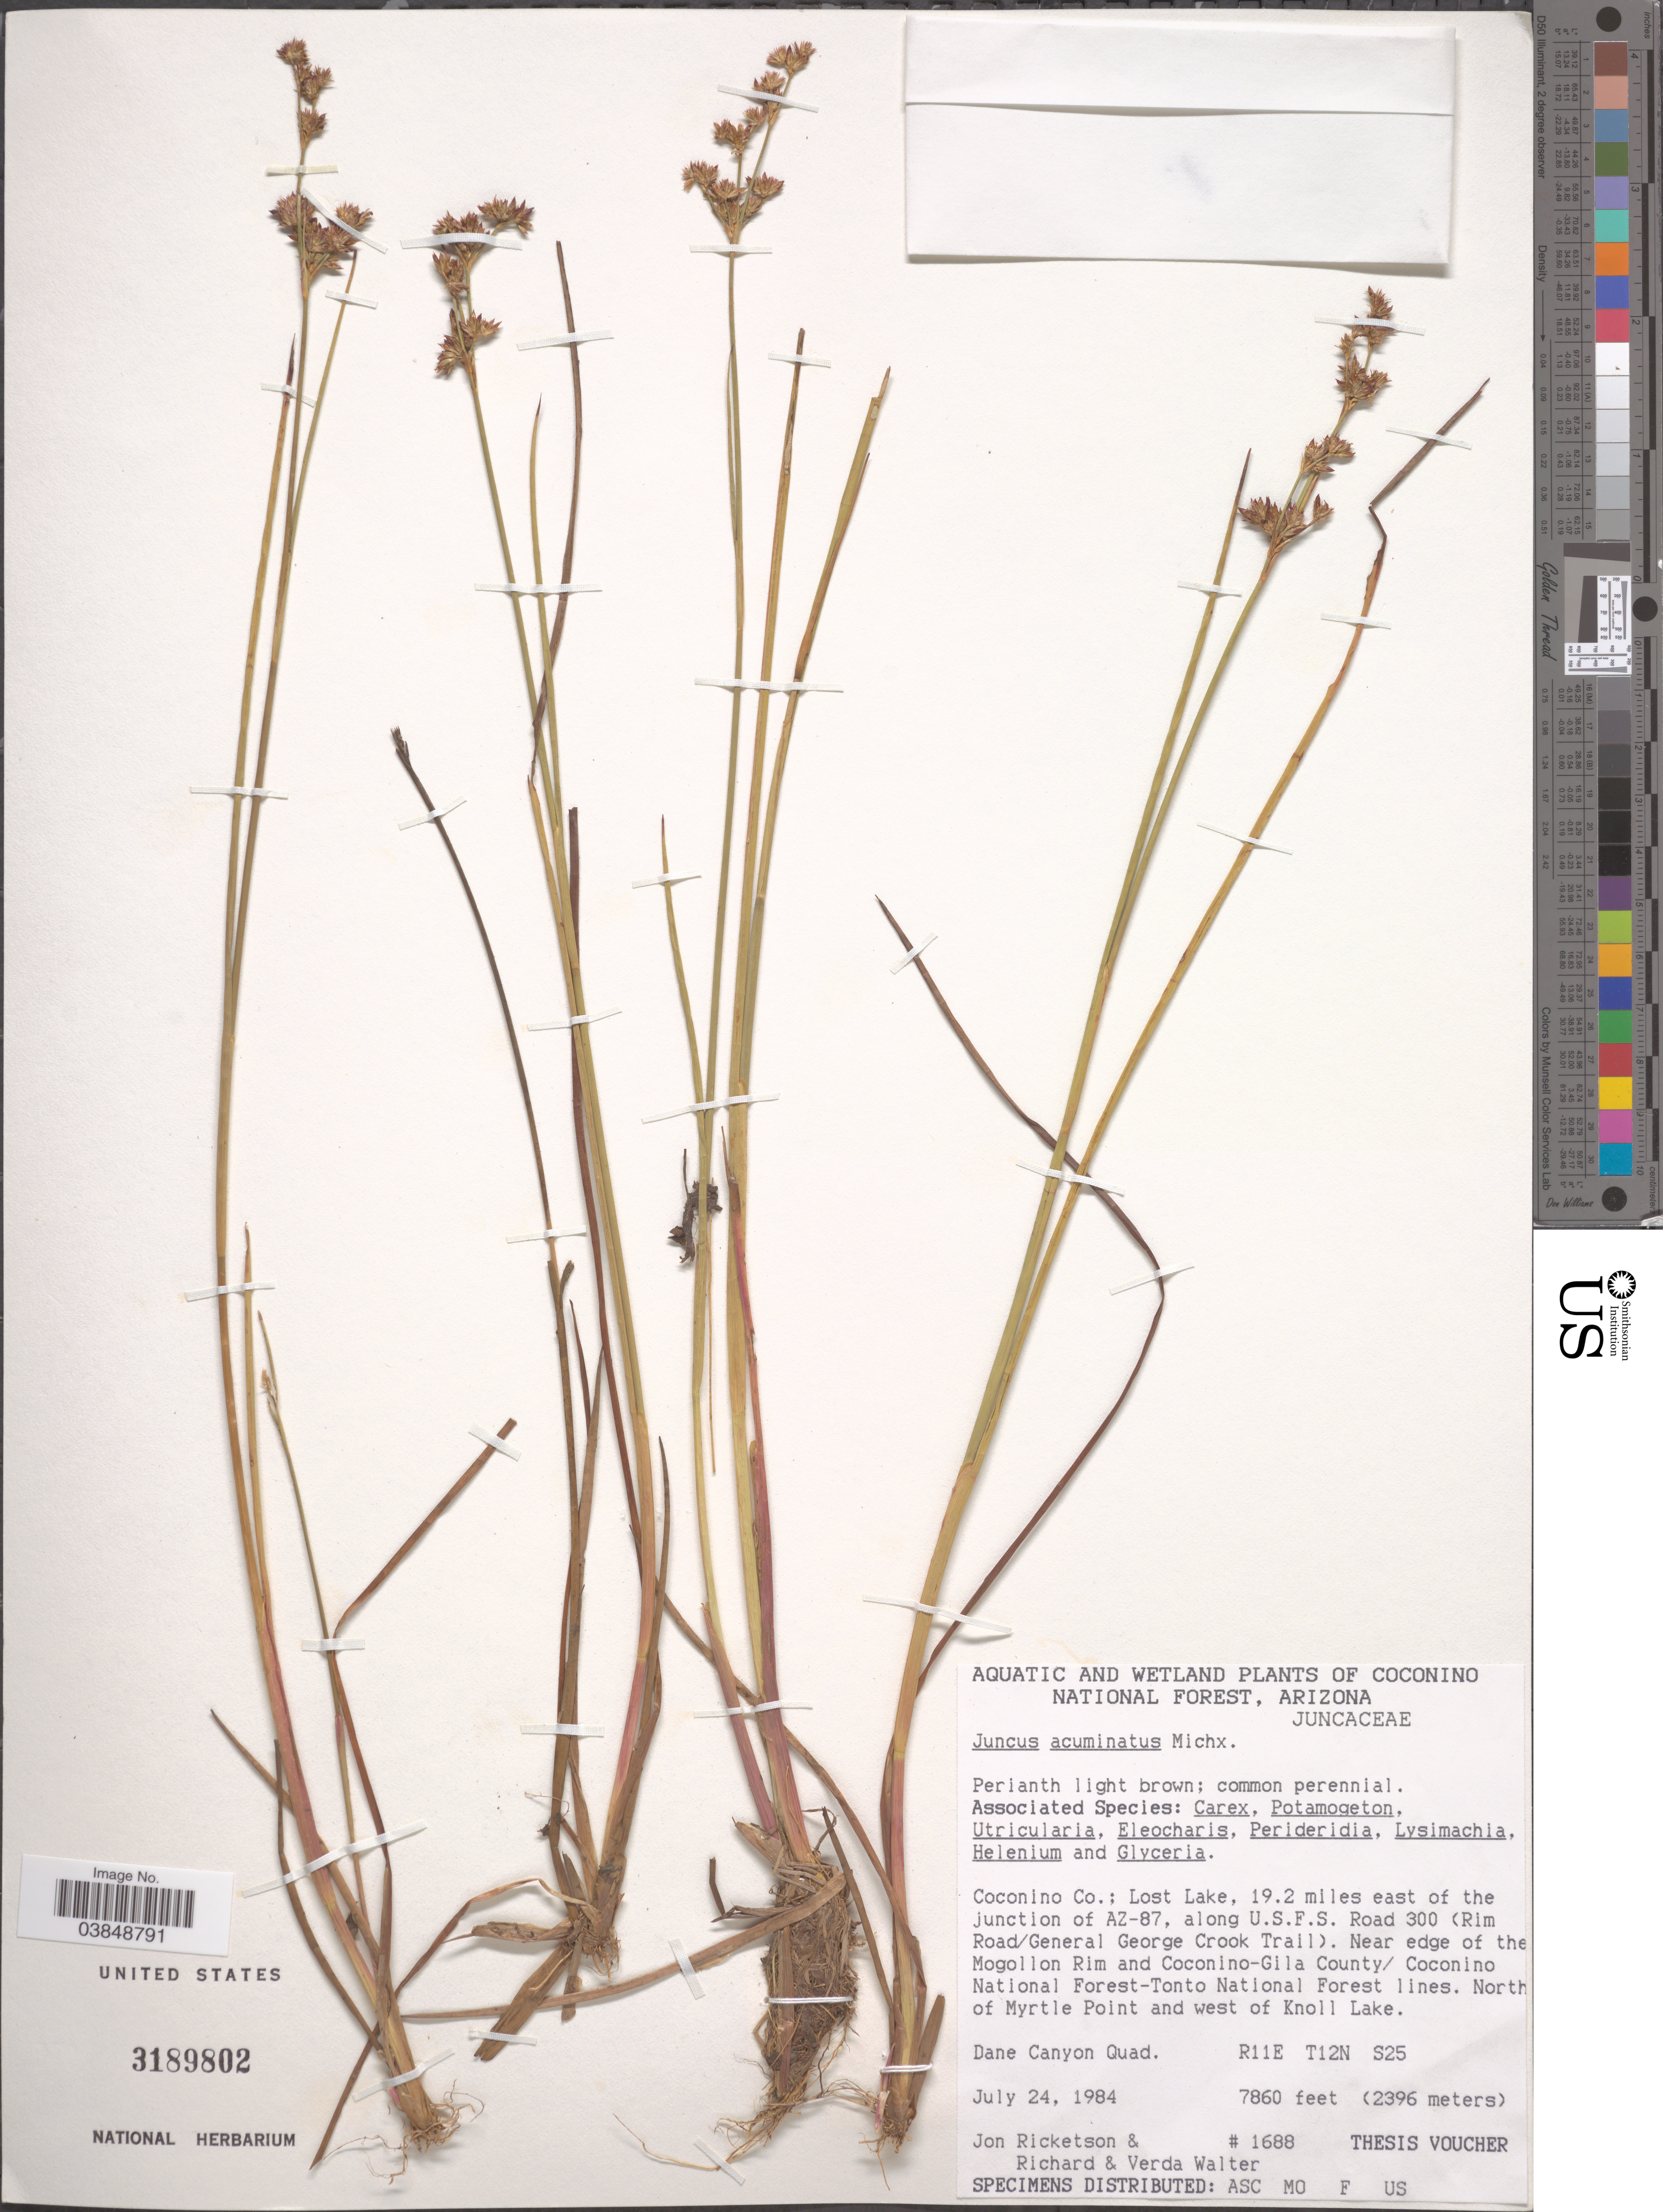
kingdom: Plantae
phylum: Tracheophyta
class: Liliopsida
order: Poales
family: Juncaceae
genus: Juncus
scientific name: Juncus acuminatus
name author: Michx.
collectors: J. Ricketson, R. Walter & V. Walter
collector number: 1688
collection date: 1984-07-24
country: United States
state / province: Arizona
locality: Aquatic and Wetland Plants of Coconino National Forest. Coconino Co.; Lost Lake, 19.2 miles east of the junction of AZ-87, along U.S.F.S. Road 300 (Rim Road/General George Crook Trail). Near edge of the Mogollon Rim and Coconino-Gila County/ Coconino National Forest-Tonto National Forest lines. North of Myrtle Point and west of Knoll Lake. Dane Canyon Quad. R11E T12N S25.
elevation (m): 2396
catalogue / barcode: US 3189802